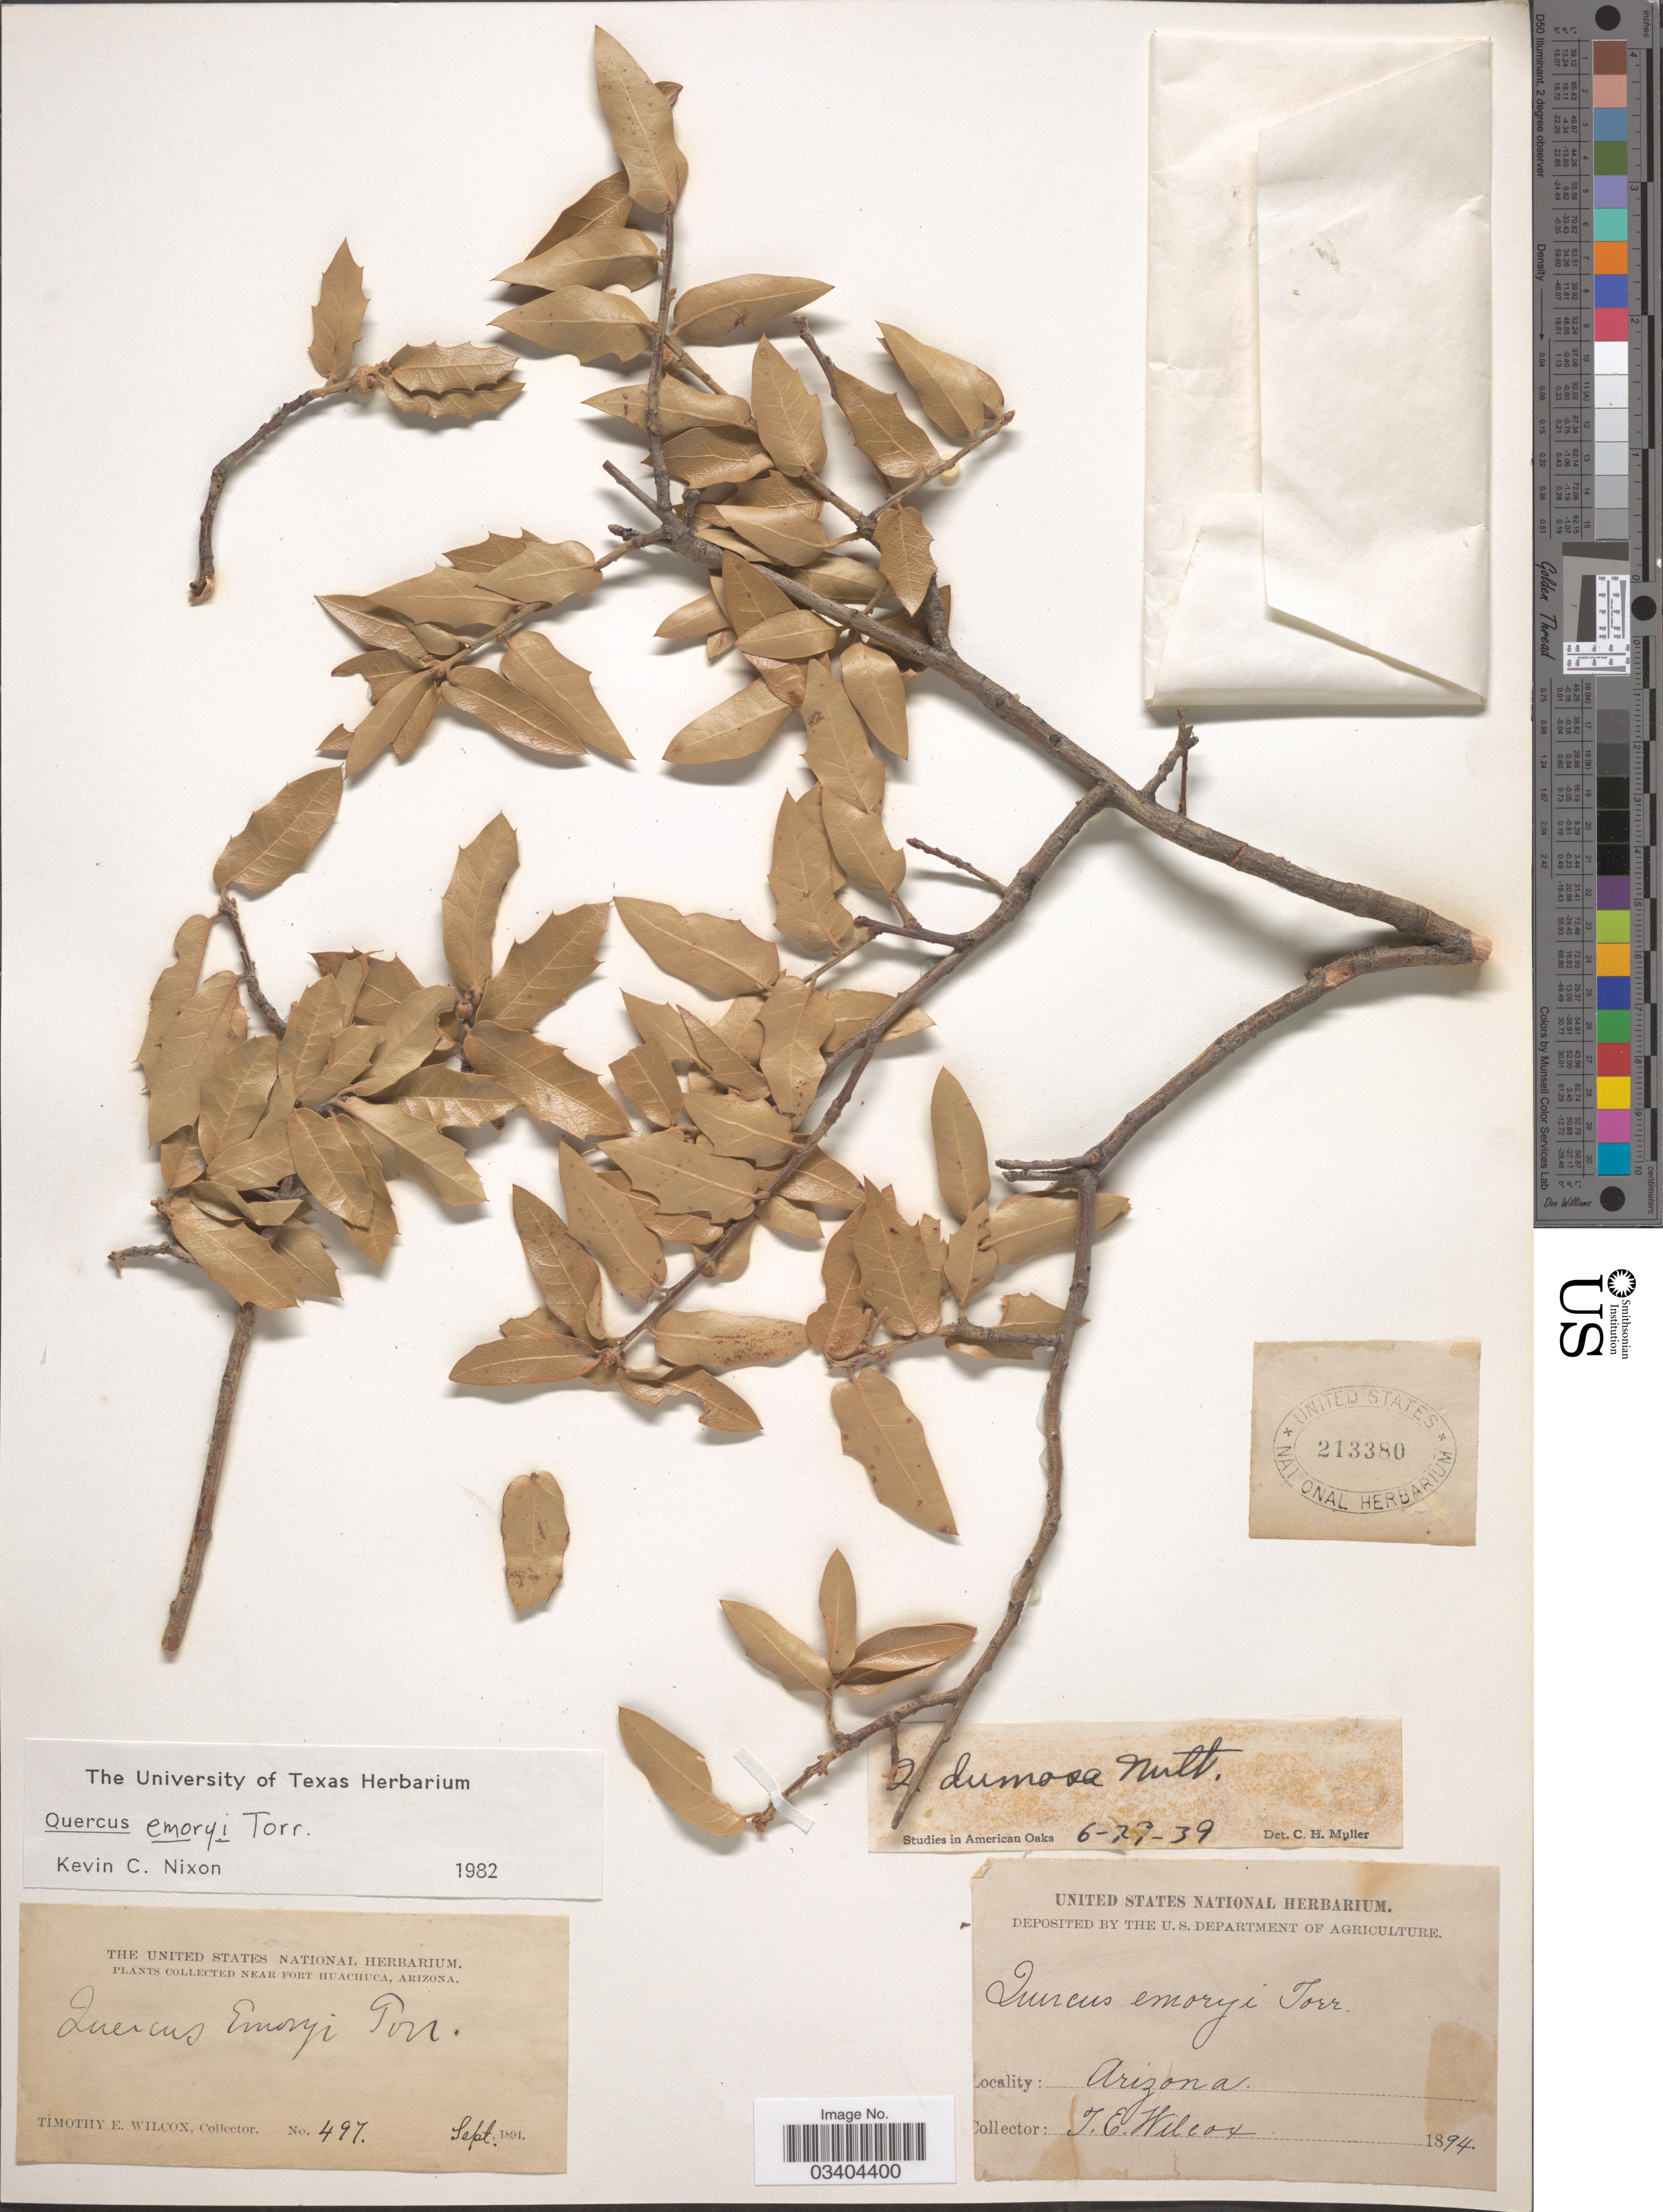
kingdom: Plantae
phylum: Tracheophyta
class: Magnoliopsida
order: Fagales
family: Fagaceae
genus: Quercus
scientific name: Quercus emoryi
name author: Torr. in Emory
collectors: T. E. Wilcox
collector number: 497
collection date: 1891-09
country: United States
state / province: Arizona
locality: Near Fort Huachuca.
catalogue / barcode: US 213380